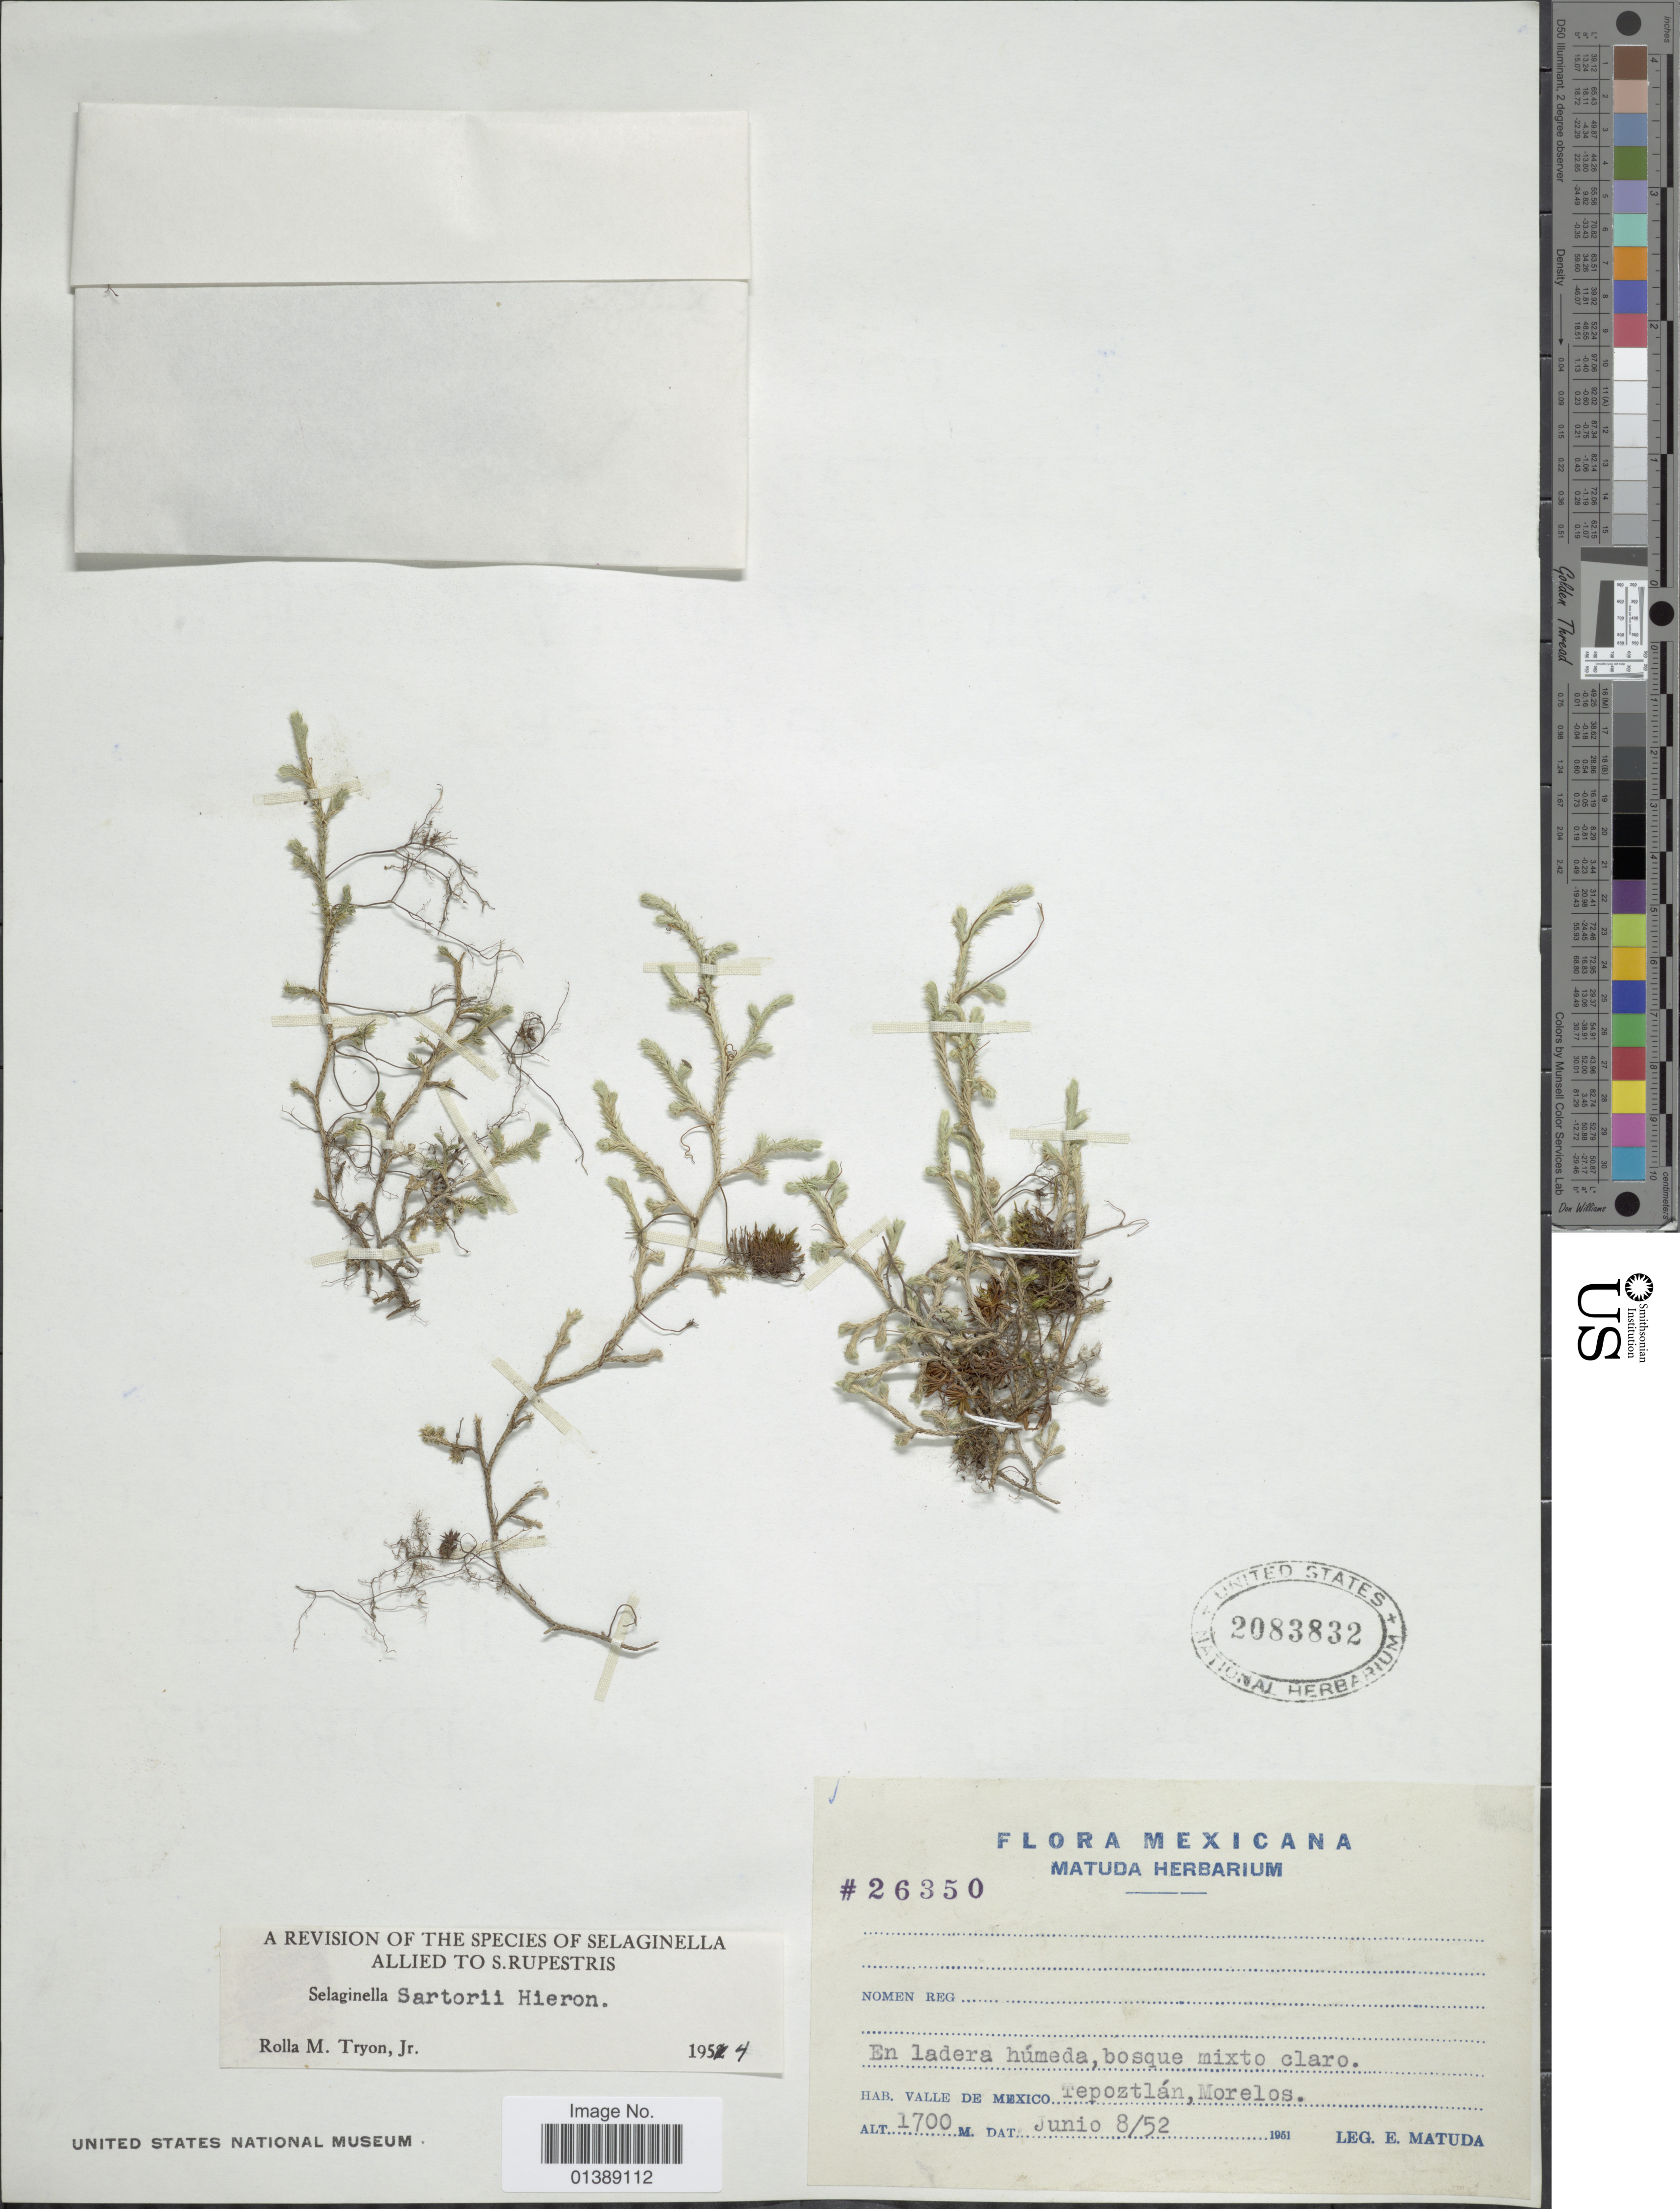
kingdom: Plantae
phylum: Tracheophyta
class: Lycopodiopsida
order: Selaginellales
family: Selaginellaceae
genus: Selaginella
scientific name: Selaginella sartorii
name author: Hieron.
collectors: E. Matuda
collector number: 26350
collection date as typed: Transcribed d/m/y: 8/6/52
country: Mexico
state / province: Morelos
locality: Tepoztlán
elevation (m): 1700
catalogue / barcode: US 2083832